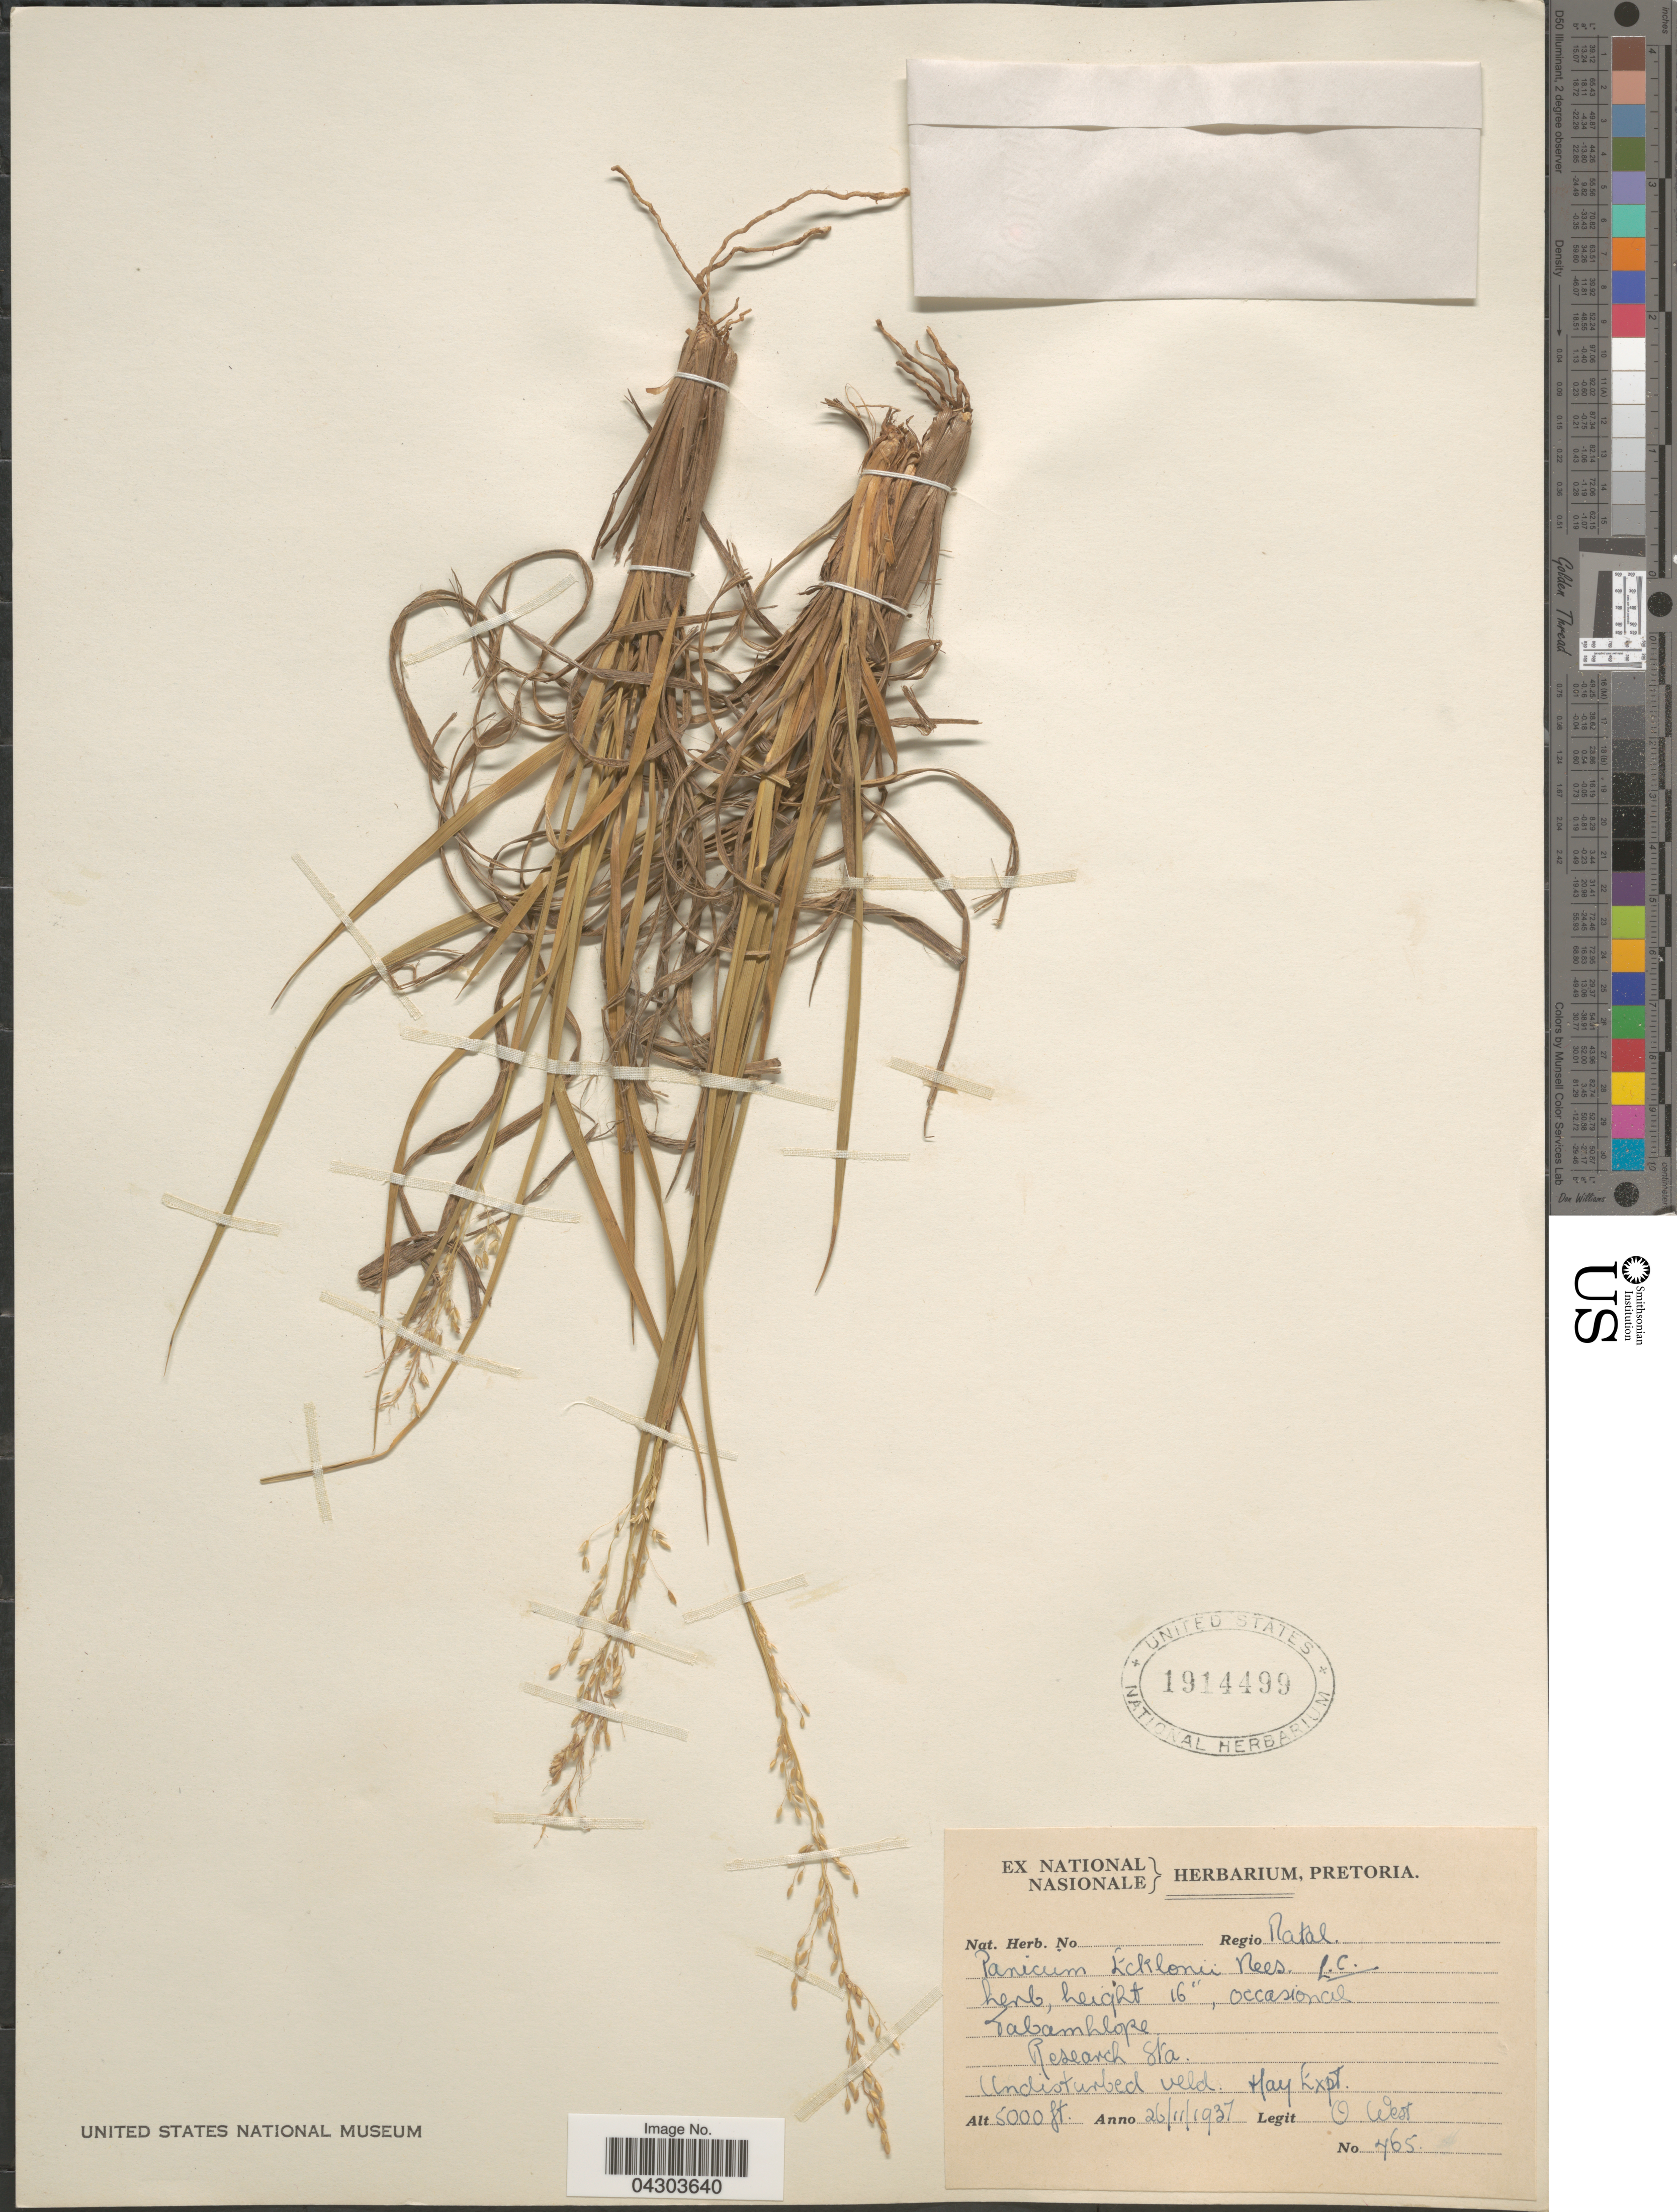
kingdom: Plantae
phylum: Tracheophyta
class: Liliopsida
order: Poales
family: Poaceae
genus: Panicum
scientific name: Panicum ecklonii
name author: Nees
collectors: O. West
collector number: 465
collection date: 1937-11-26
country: South Africa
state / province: KwaZulu-Natal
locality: Regio Natal. Occasional. Tabamhlope. Research Sta. Undisturbed veld. Hay Expt.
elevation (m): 1524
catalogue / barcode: US 1914499